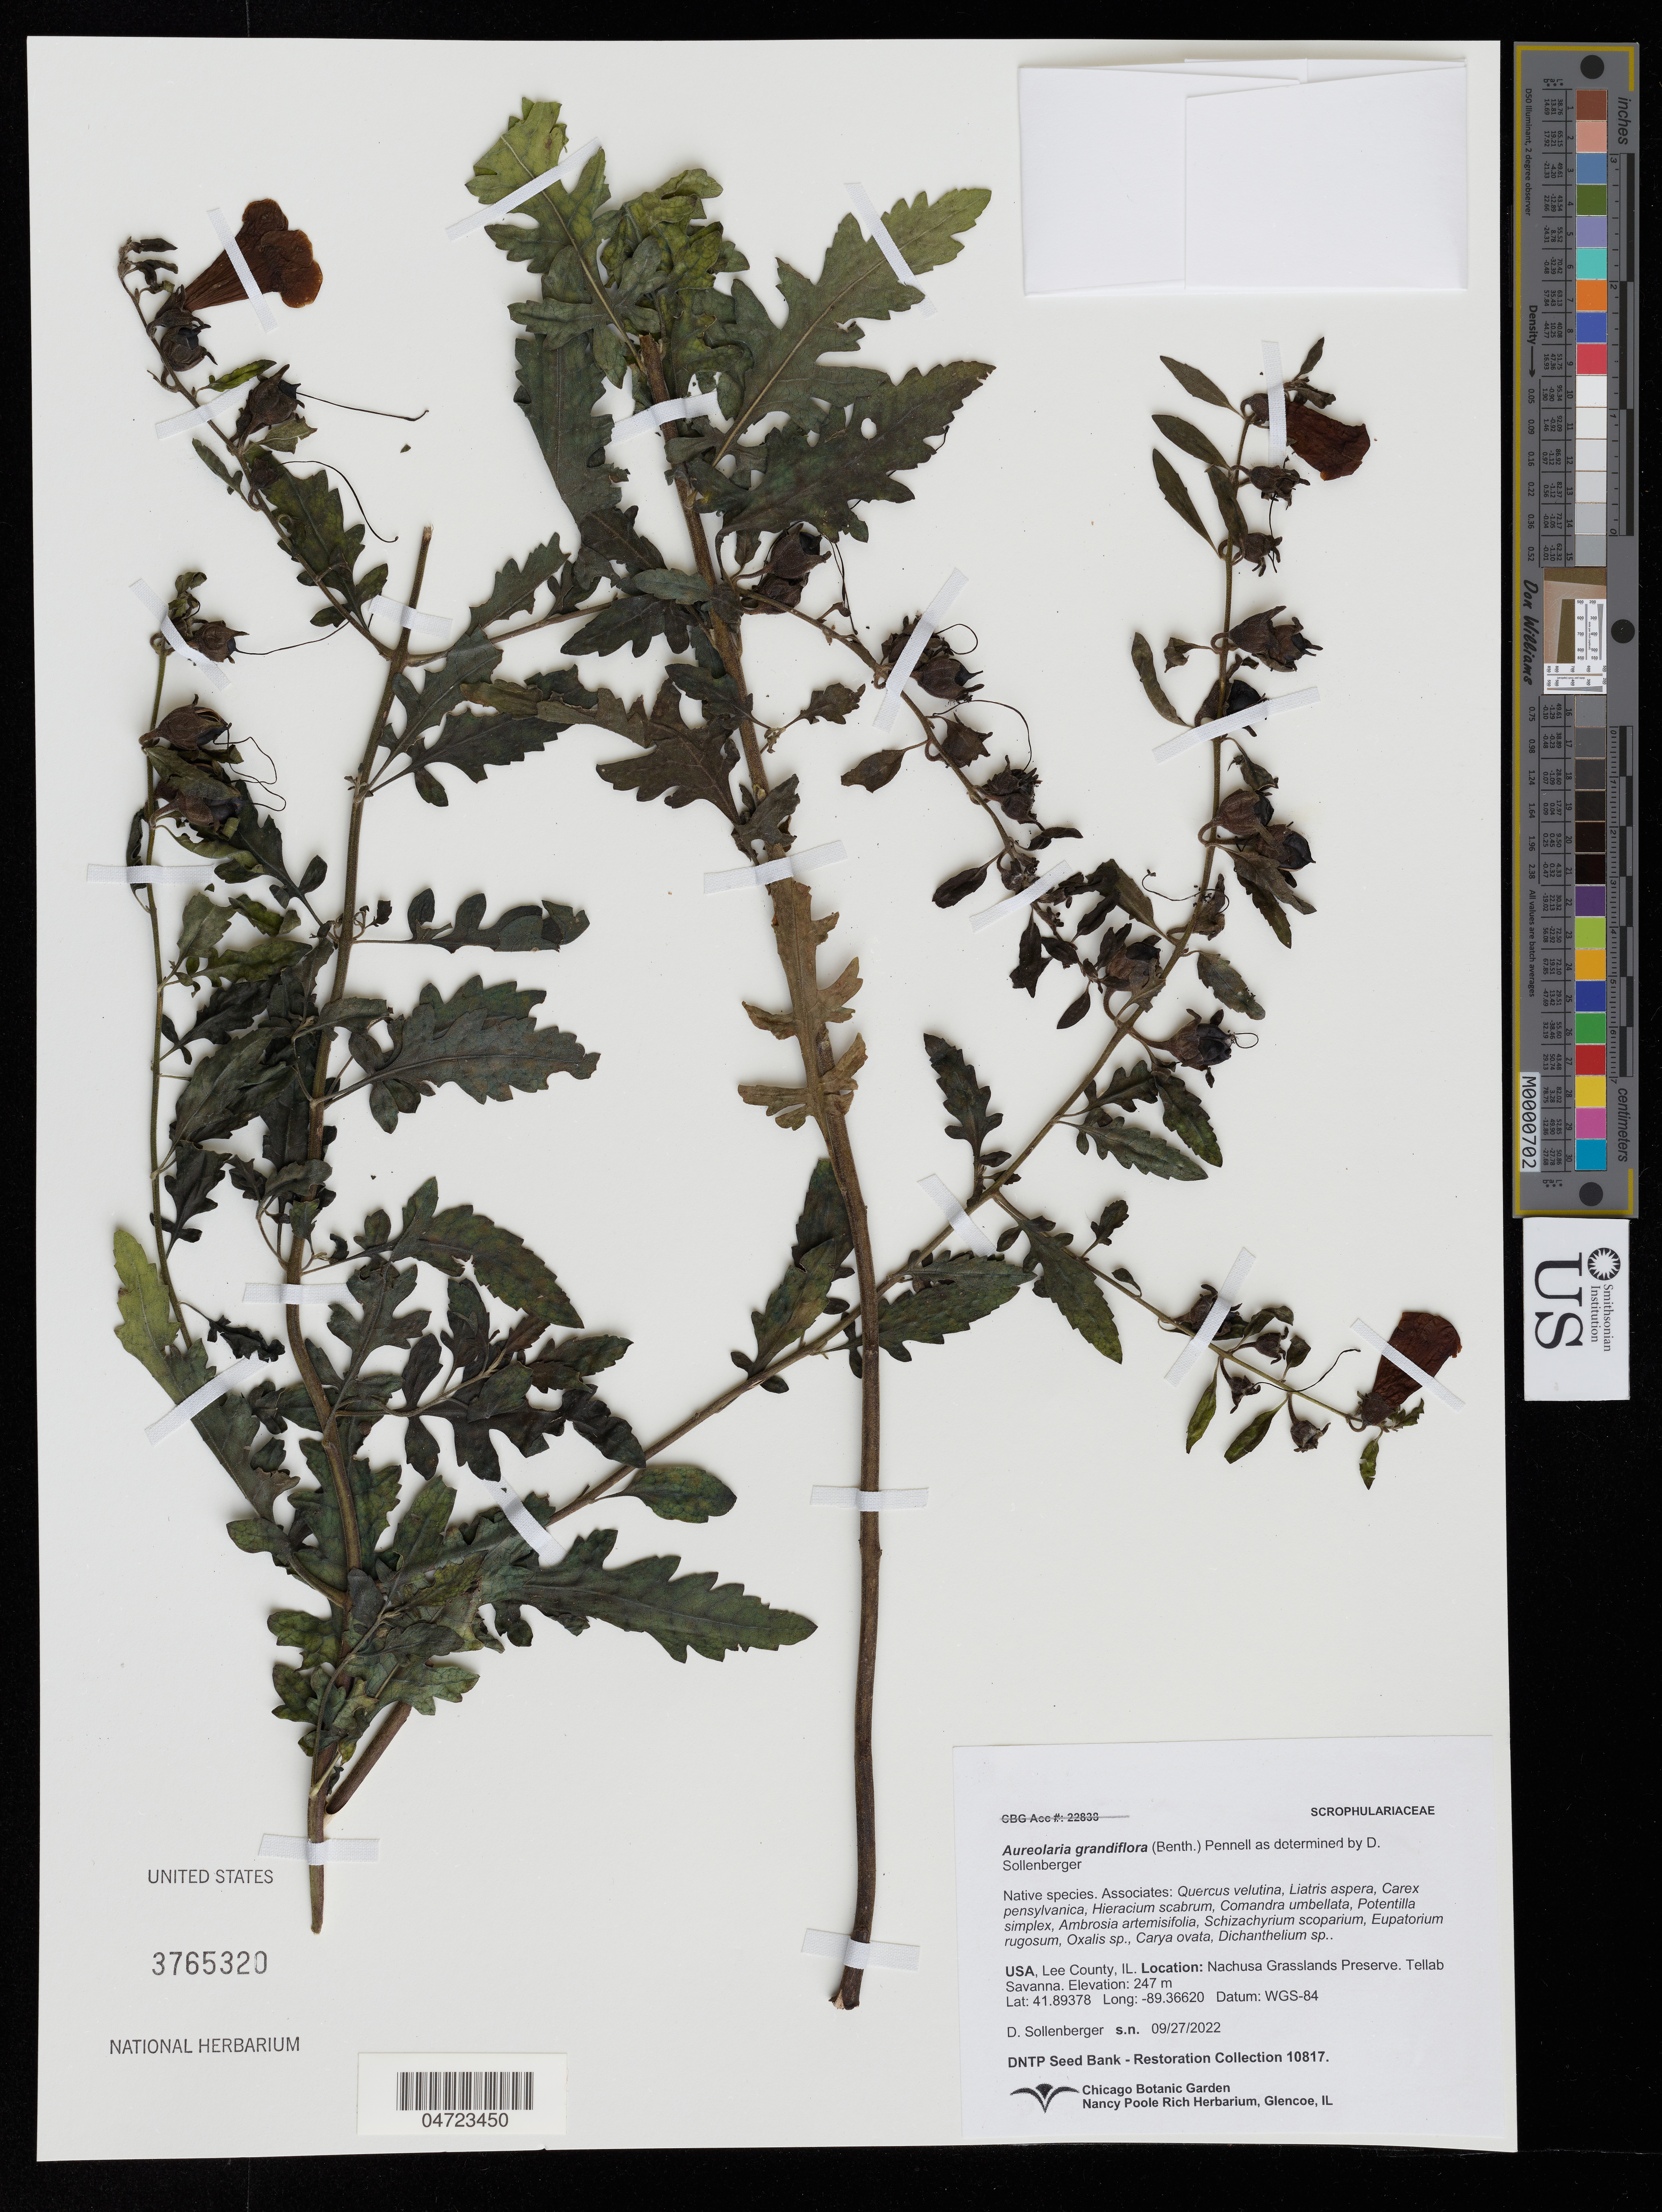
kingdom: Plantae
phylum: Tracheophyta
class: Magnoliopsida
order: Lamiales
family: Orobanchaceae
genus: Aureolaria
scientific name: Aureolaria grandiflora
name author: (Benth.) Pennell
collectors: D. Sollenberger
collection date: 2022-09-27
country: United States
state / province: Illinois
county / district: Lee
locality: Lee County. Nachusa Grasslands Preserve. Tellab Savanna.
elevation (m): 247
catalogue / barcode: US 3765320